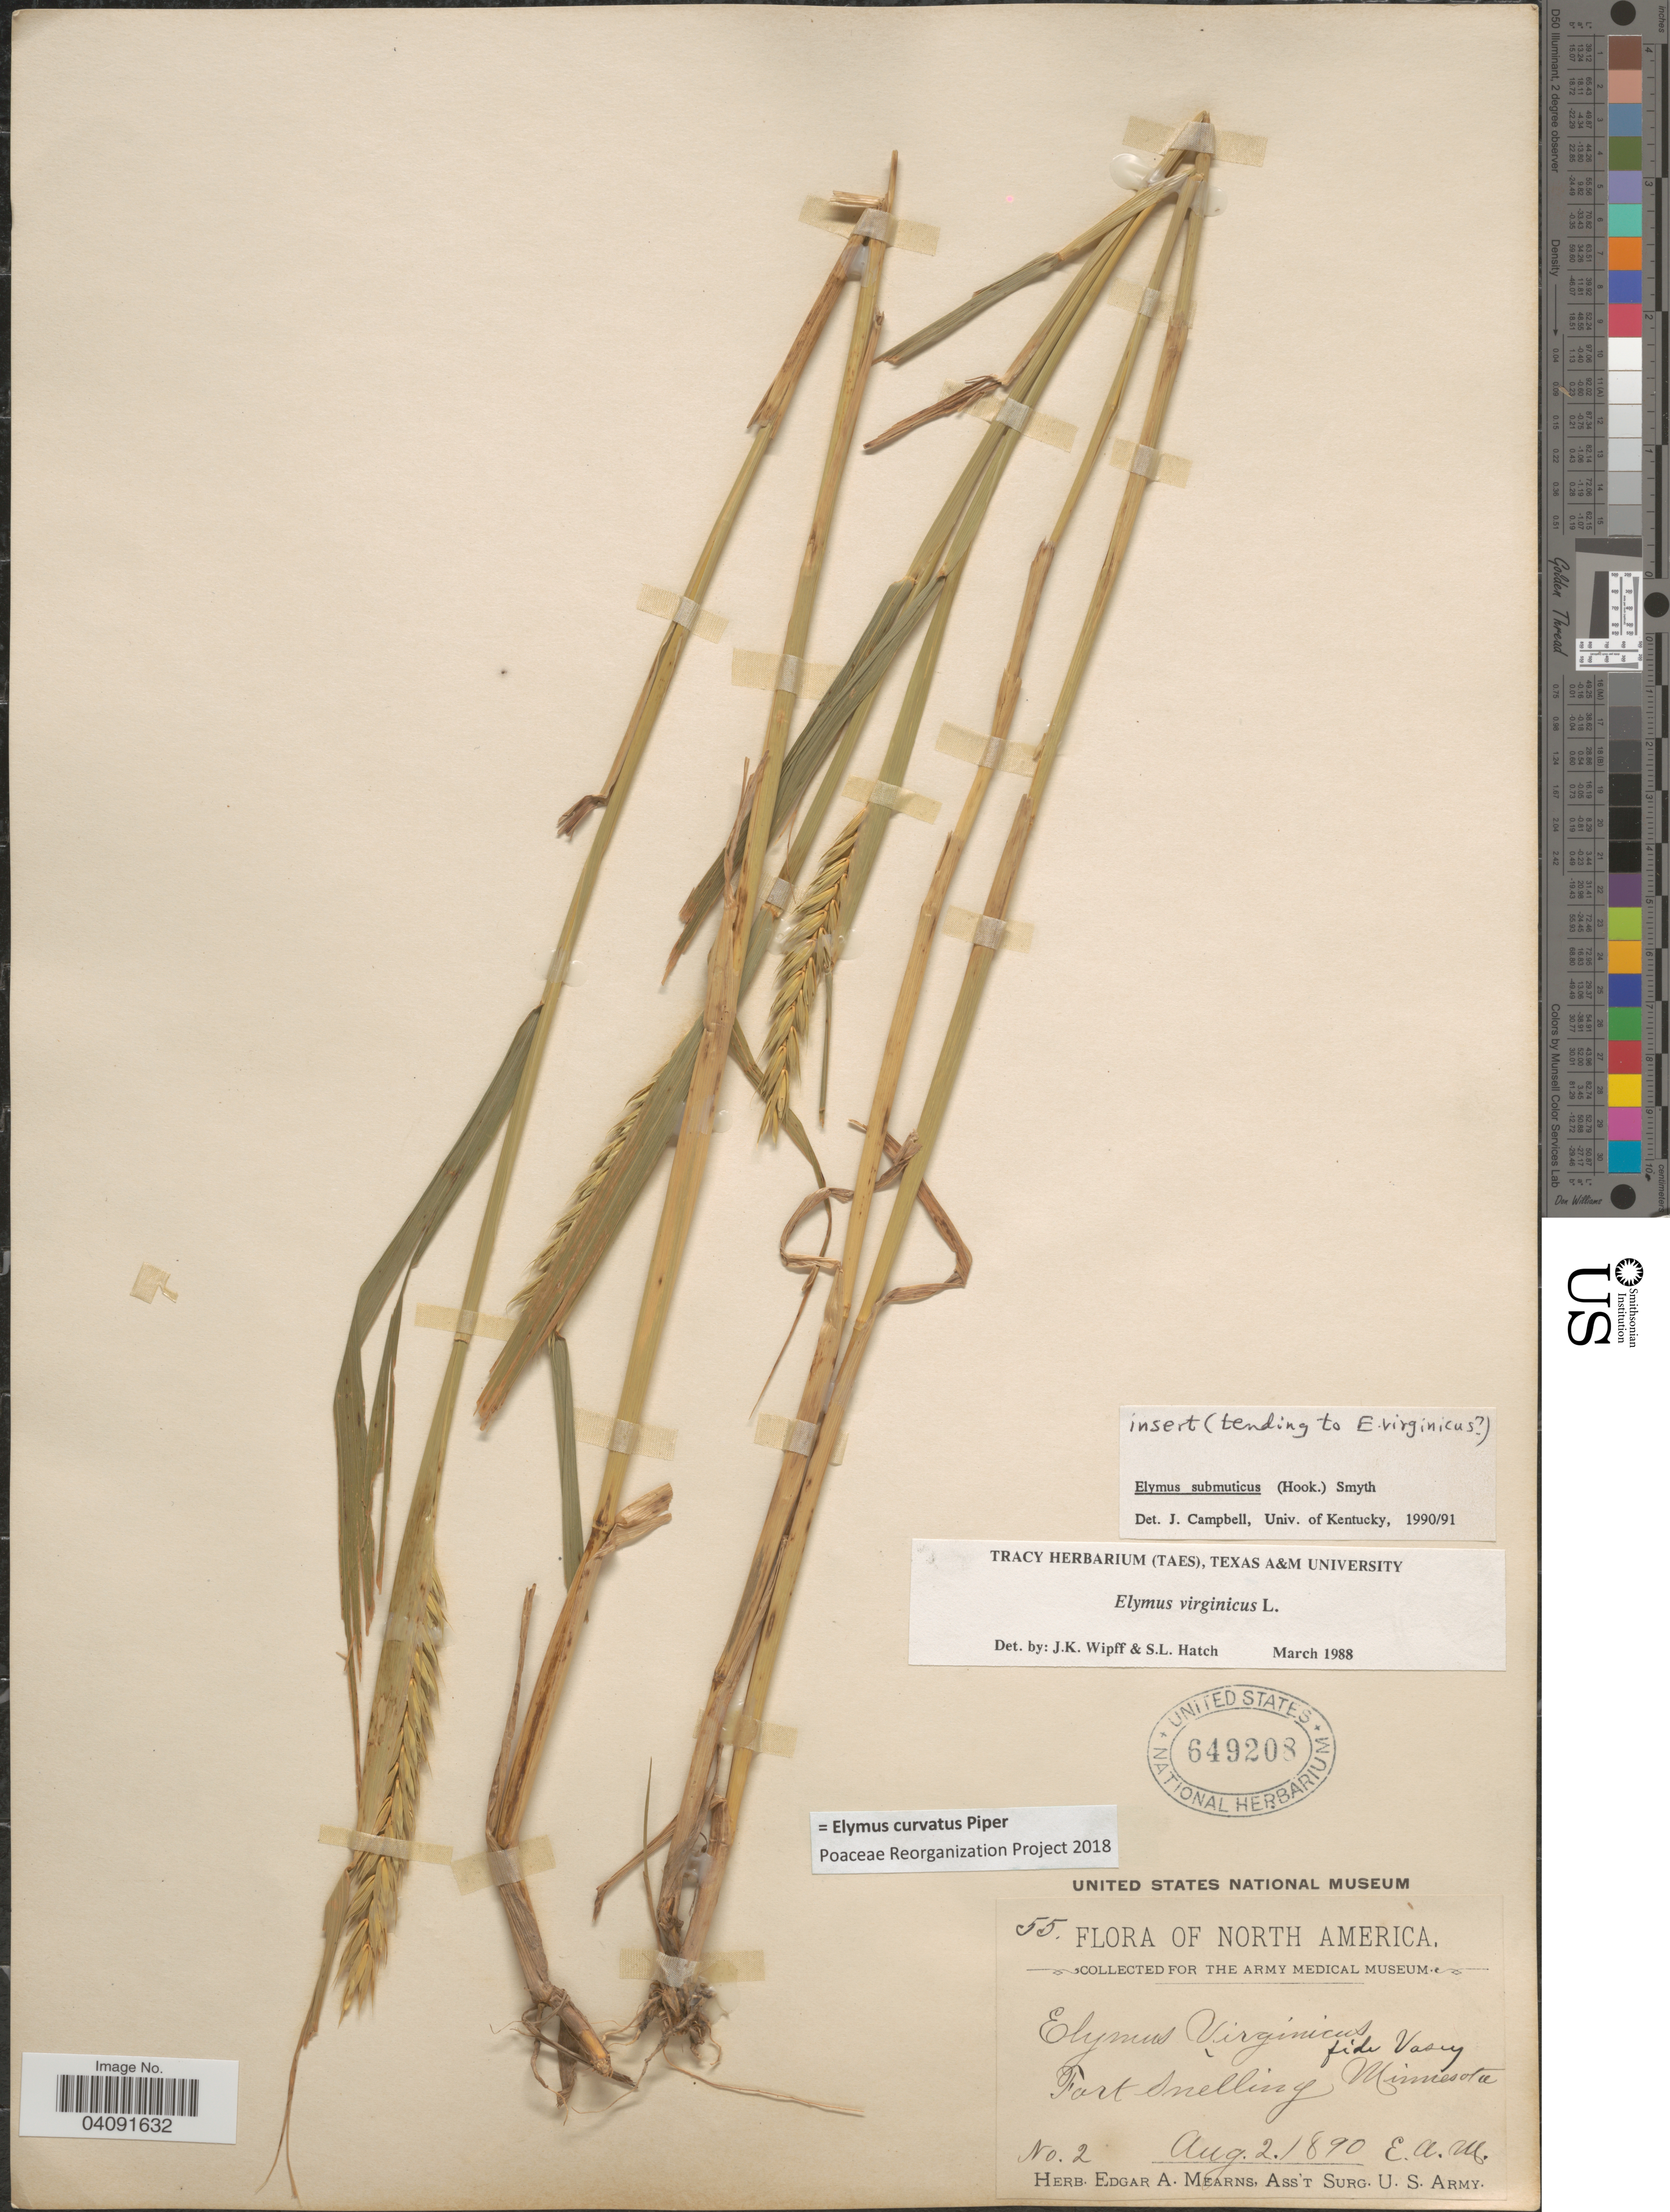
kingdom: Plantae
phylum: Tracheophyta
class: Liliopsida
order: Poales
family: Poaceae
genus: Elymus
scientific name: Elymus curvatus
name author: Piper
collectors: E. A. Mearns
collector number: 2/55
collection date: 1890-08-02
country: United States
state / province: Minnesota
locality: Fort Snelling.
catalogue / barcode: US 649208